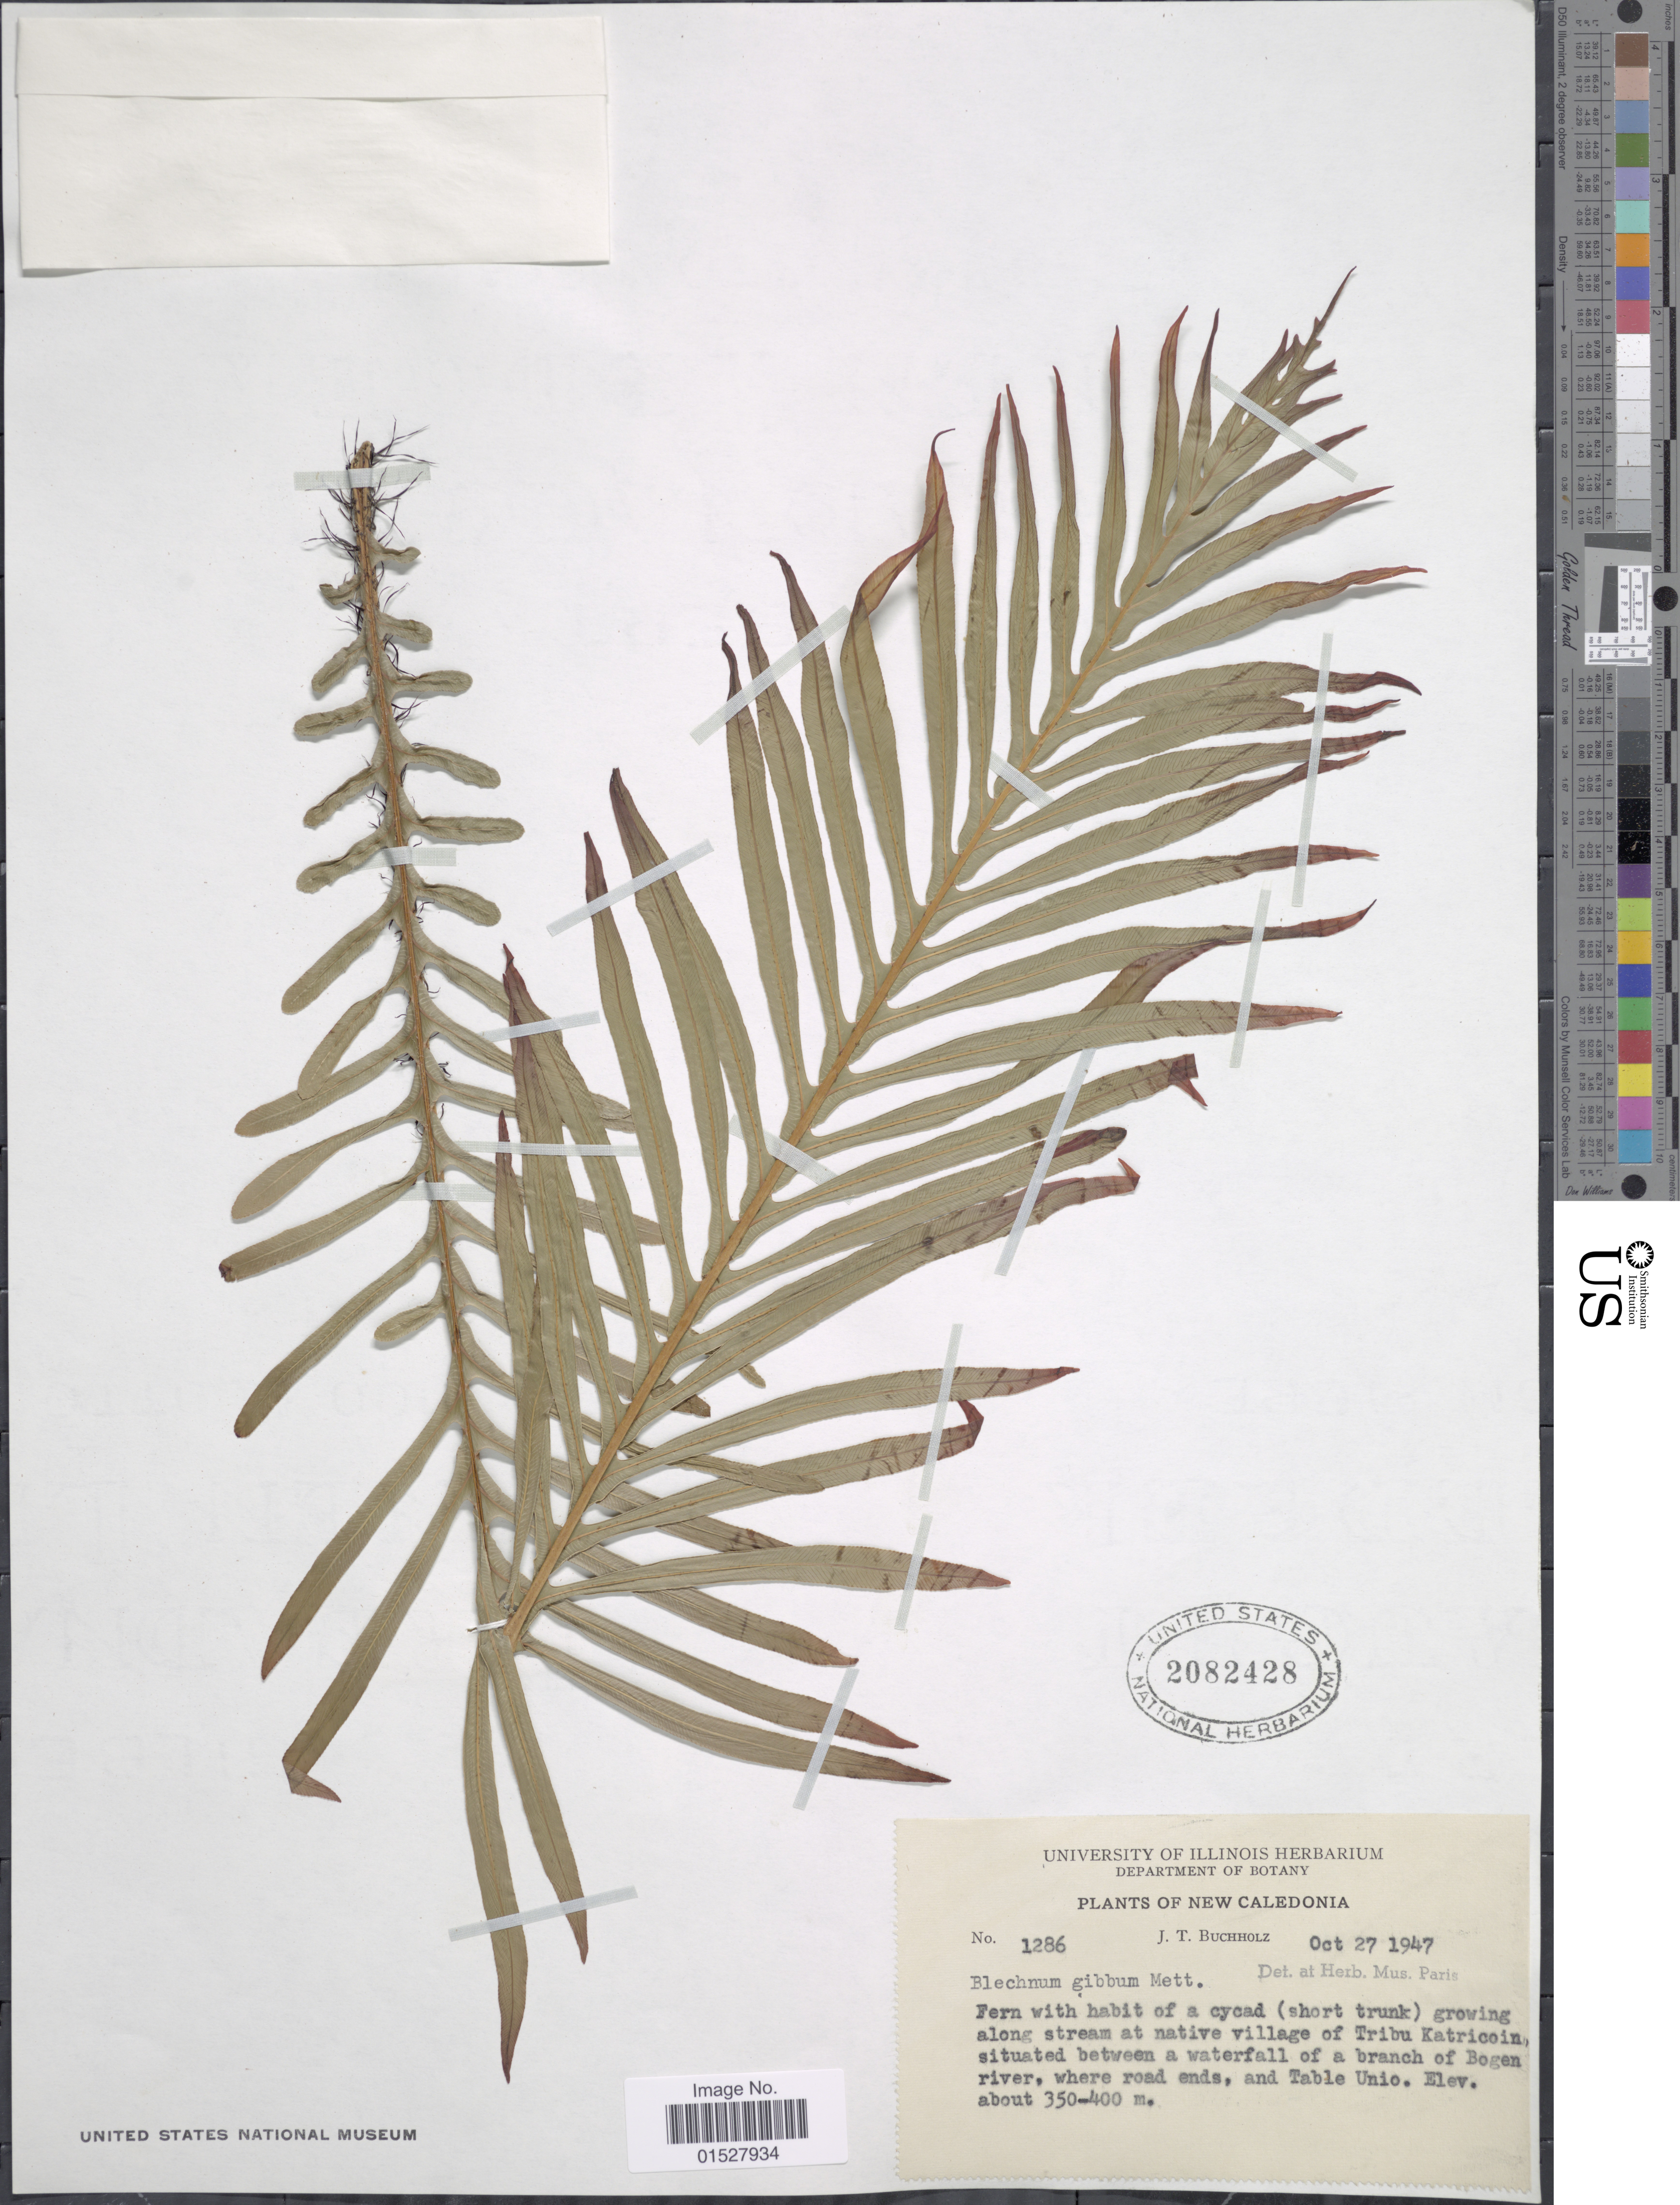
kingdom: Plantae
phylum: Tracheophyta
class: Polypodiopsida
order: Polypodiales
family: Blechnaceae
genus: Blechnum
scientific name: Blechnum gibbum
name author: (Labill.) Mett.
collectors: J. T. Buchholz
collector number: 1286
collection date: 1947-10-27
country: New Caledonia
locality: Growing along stream at native village of Tribu Katricoin, situated between a waterfall of a branch of Bogen river, where road ends, and Table Unio.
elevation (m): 350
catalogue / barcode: US 2082428